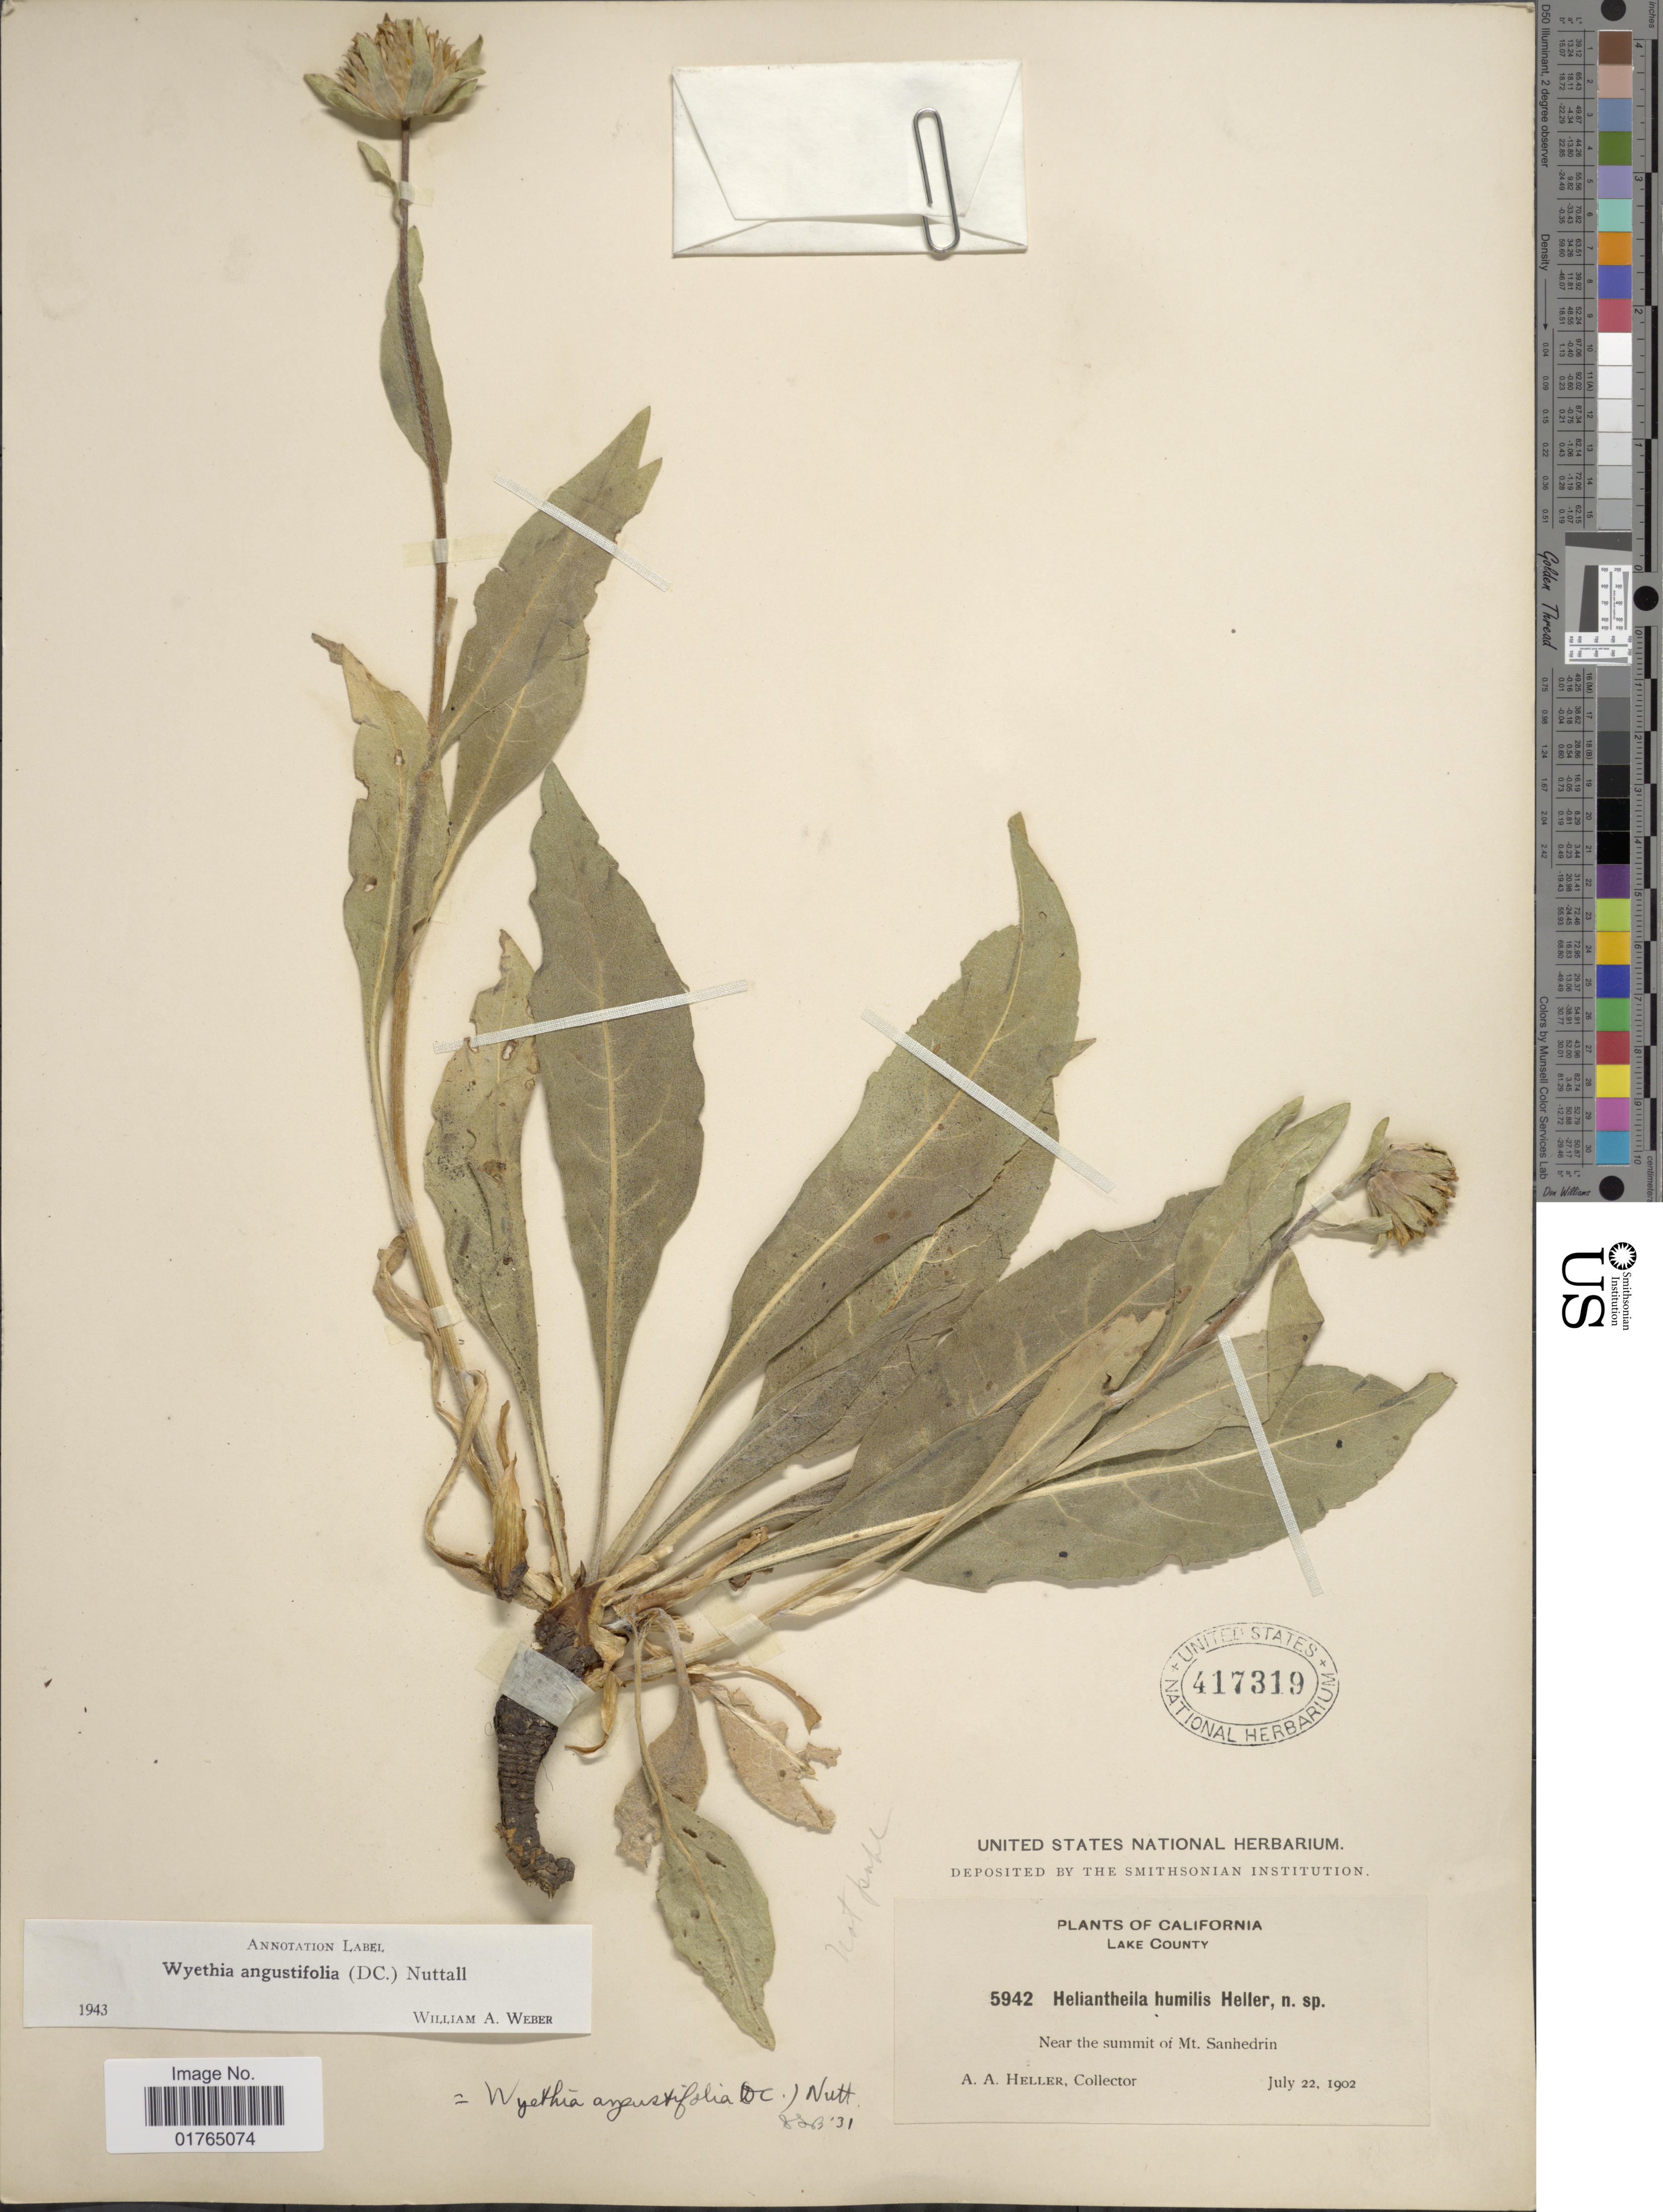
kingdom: Plantae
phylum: Tracheophyta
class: Magnoliopsida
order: Asterales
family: Asteraceae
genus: Wyethia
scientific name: Wyethia angustifolia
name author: (DC.) Nutt.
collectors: A. A. Heller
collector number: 5942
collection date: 1902-07-22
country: United States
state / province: California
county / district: Lake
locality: Lake County, near the summit of Mt. Sanhedrin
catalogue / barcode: US 417319